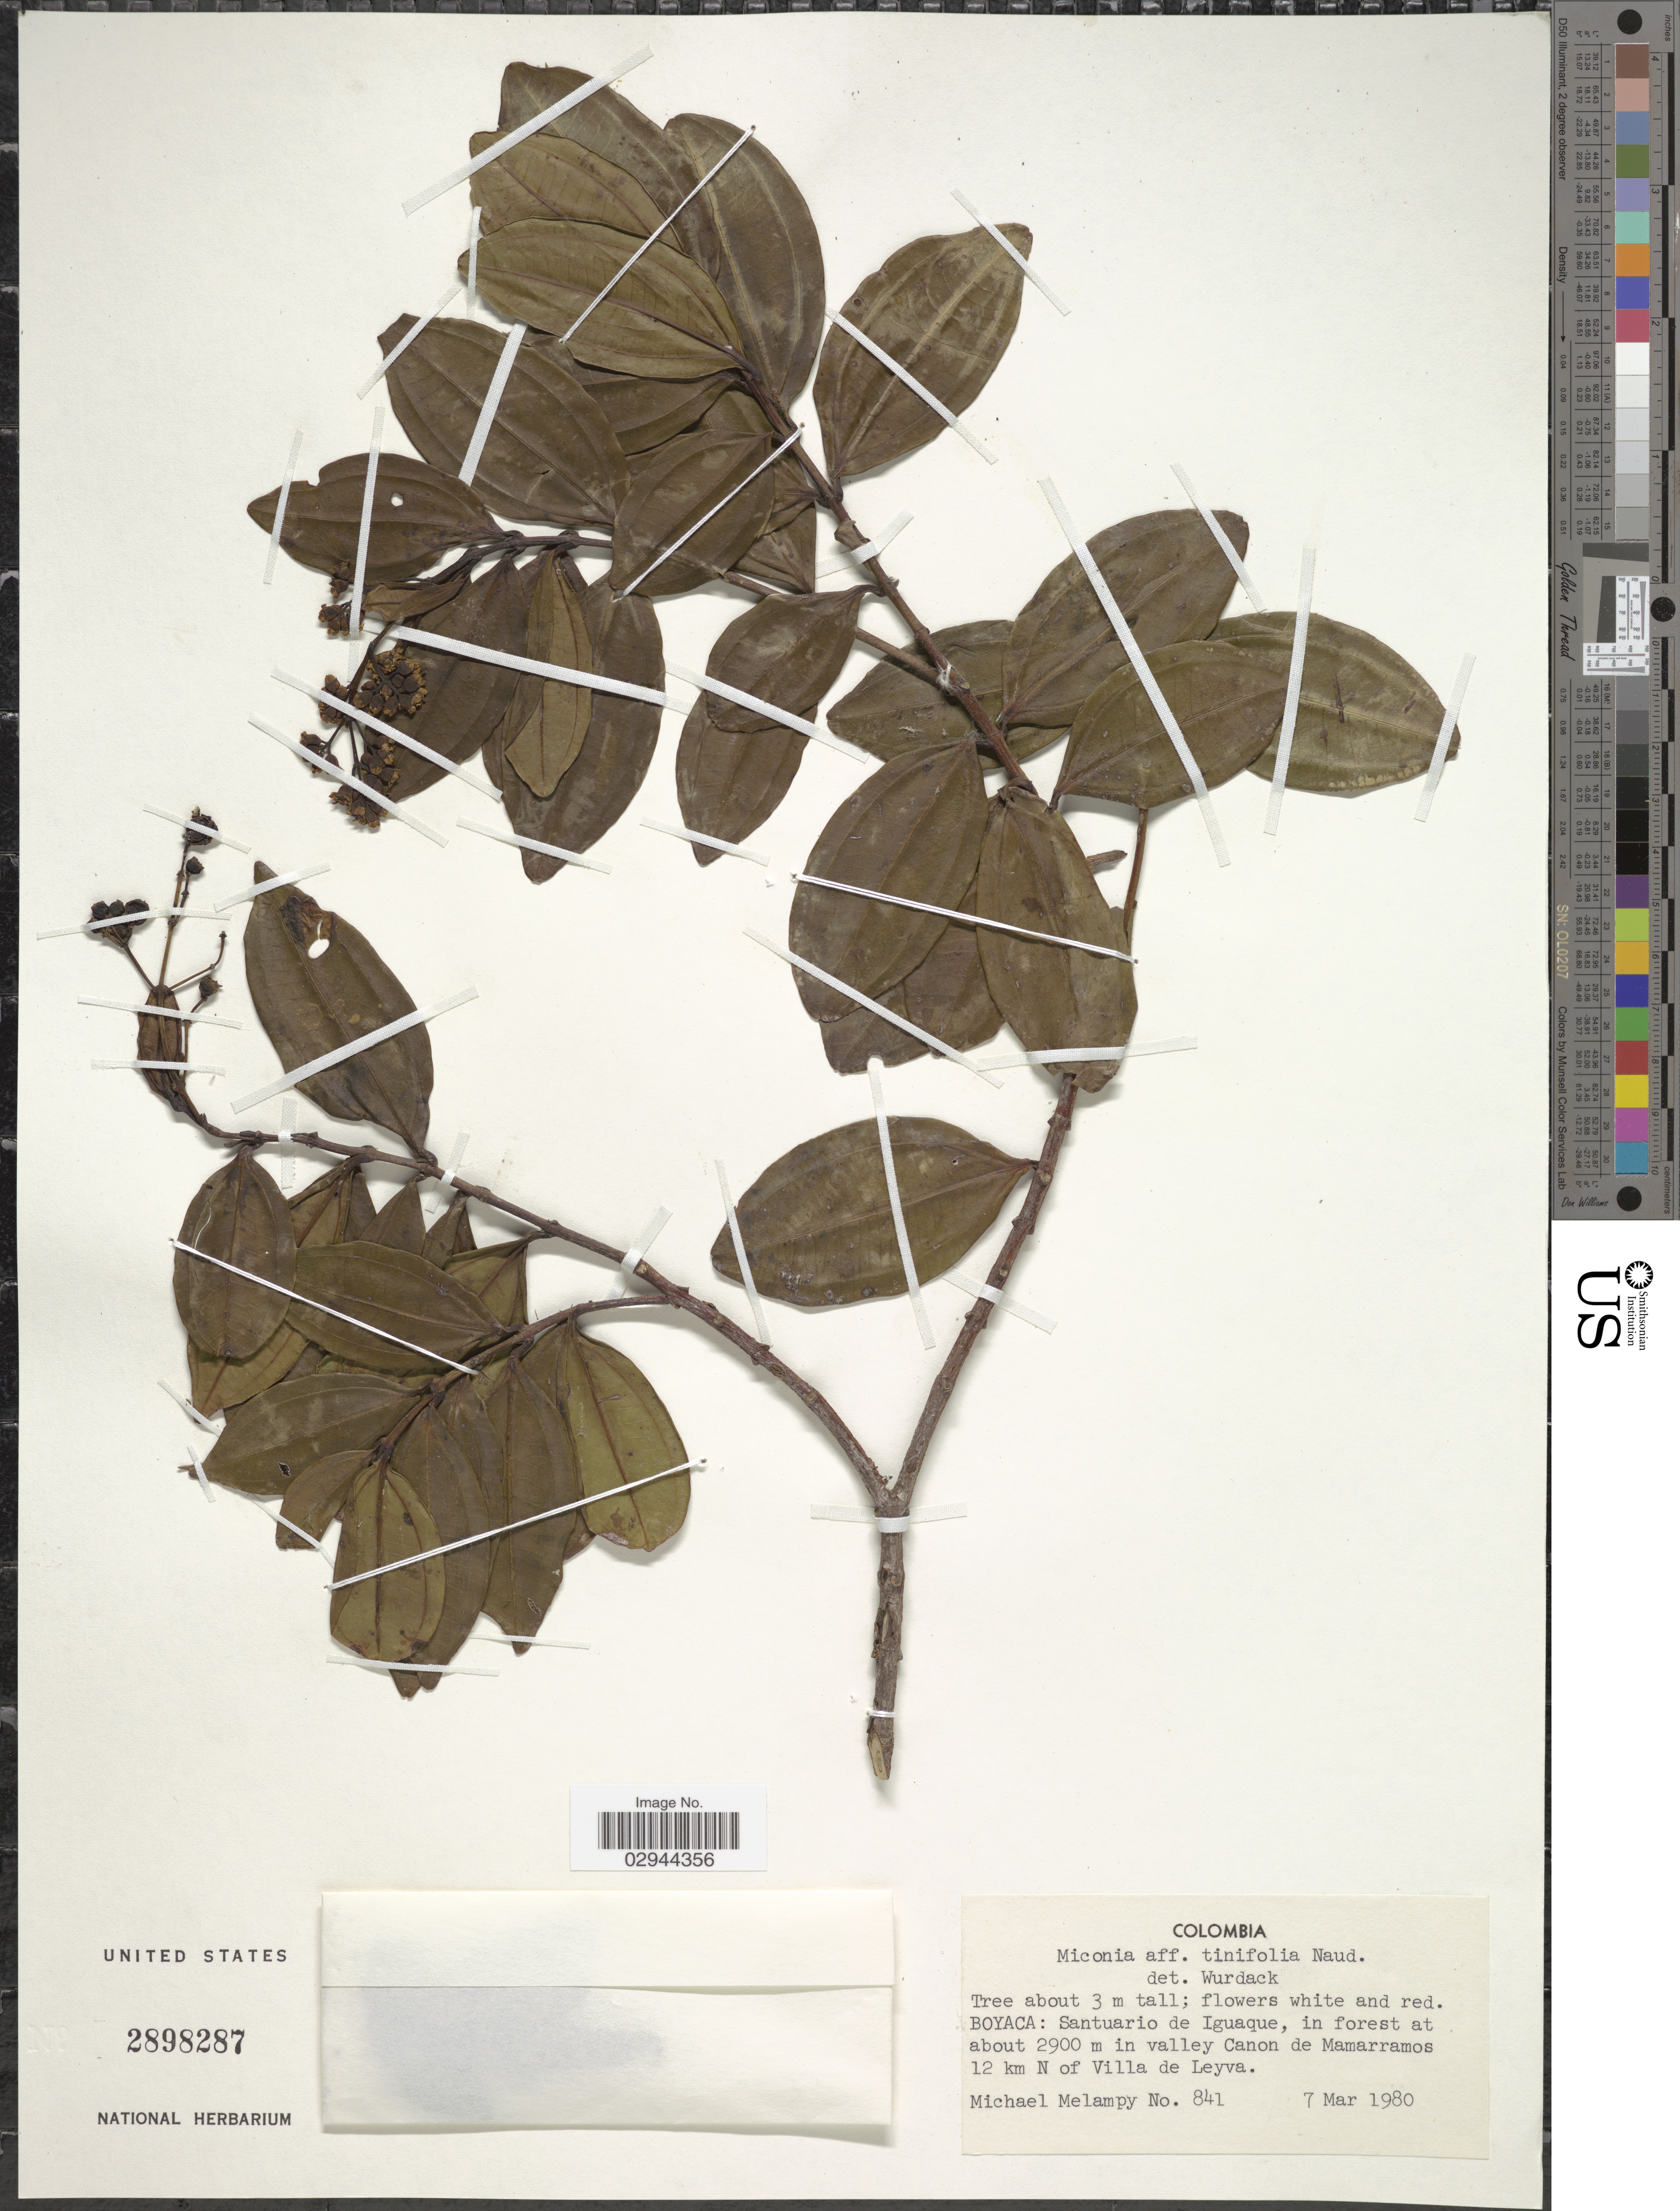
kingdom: Plantae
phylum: Tracheophyta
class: Magnoliopsida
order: Myrtales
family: Melastomataceae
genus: Miconia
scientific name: Miconia tinifolia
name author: Naudin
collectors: M. Melampy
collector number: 841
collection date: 1980-03-07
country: Colombia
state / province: Boyacá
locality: Santuario de Iguaque, in valley Canon de Mamarramos 12 km N of Villa de Leyva.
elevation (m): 2900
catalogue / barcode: US 2898287